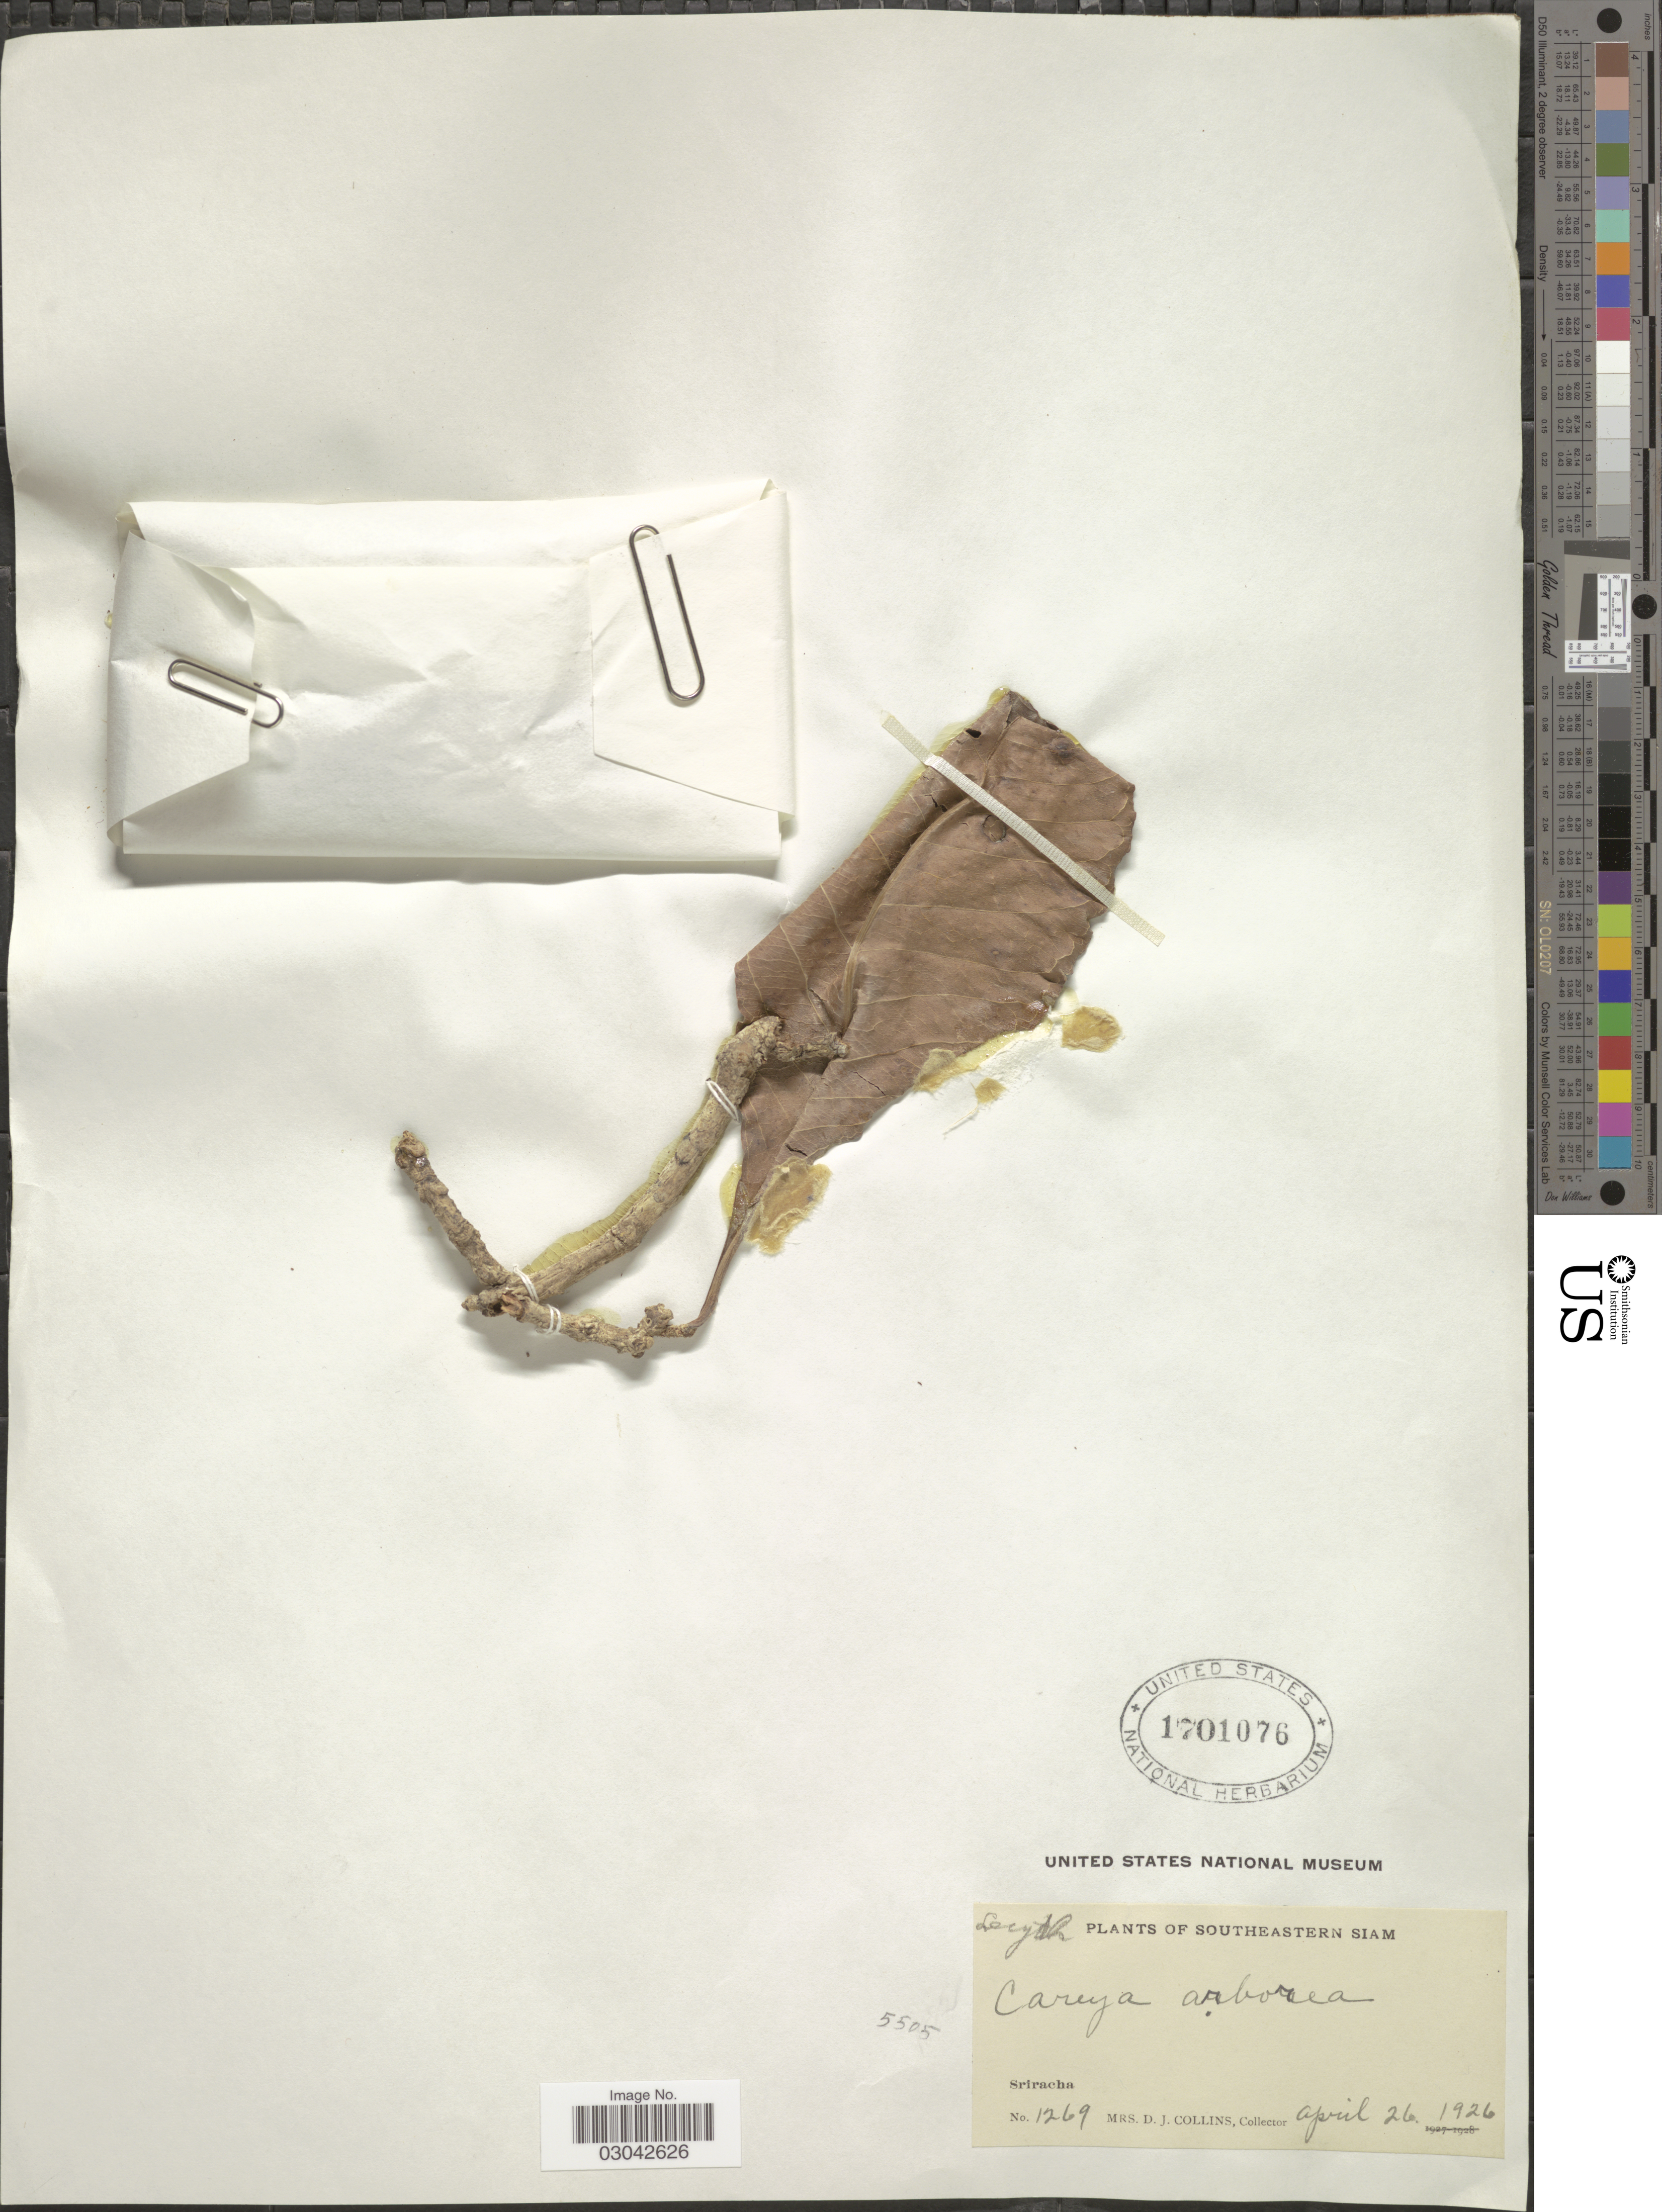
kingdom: Plantae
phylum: Tracheophyta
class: Magnoliopsida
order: Ericales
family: Lecythidaceae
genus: Careya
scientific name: Careya arborea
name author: Roxb.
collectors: Mrs. D. J. Collins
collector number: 1269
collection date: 1926-04-26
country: Thailand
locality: Southeastern Siam. Sriracha.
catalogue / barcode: US 1701076